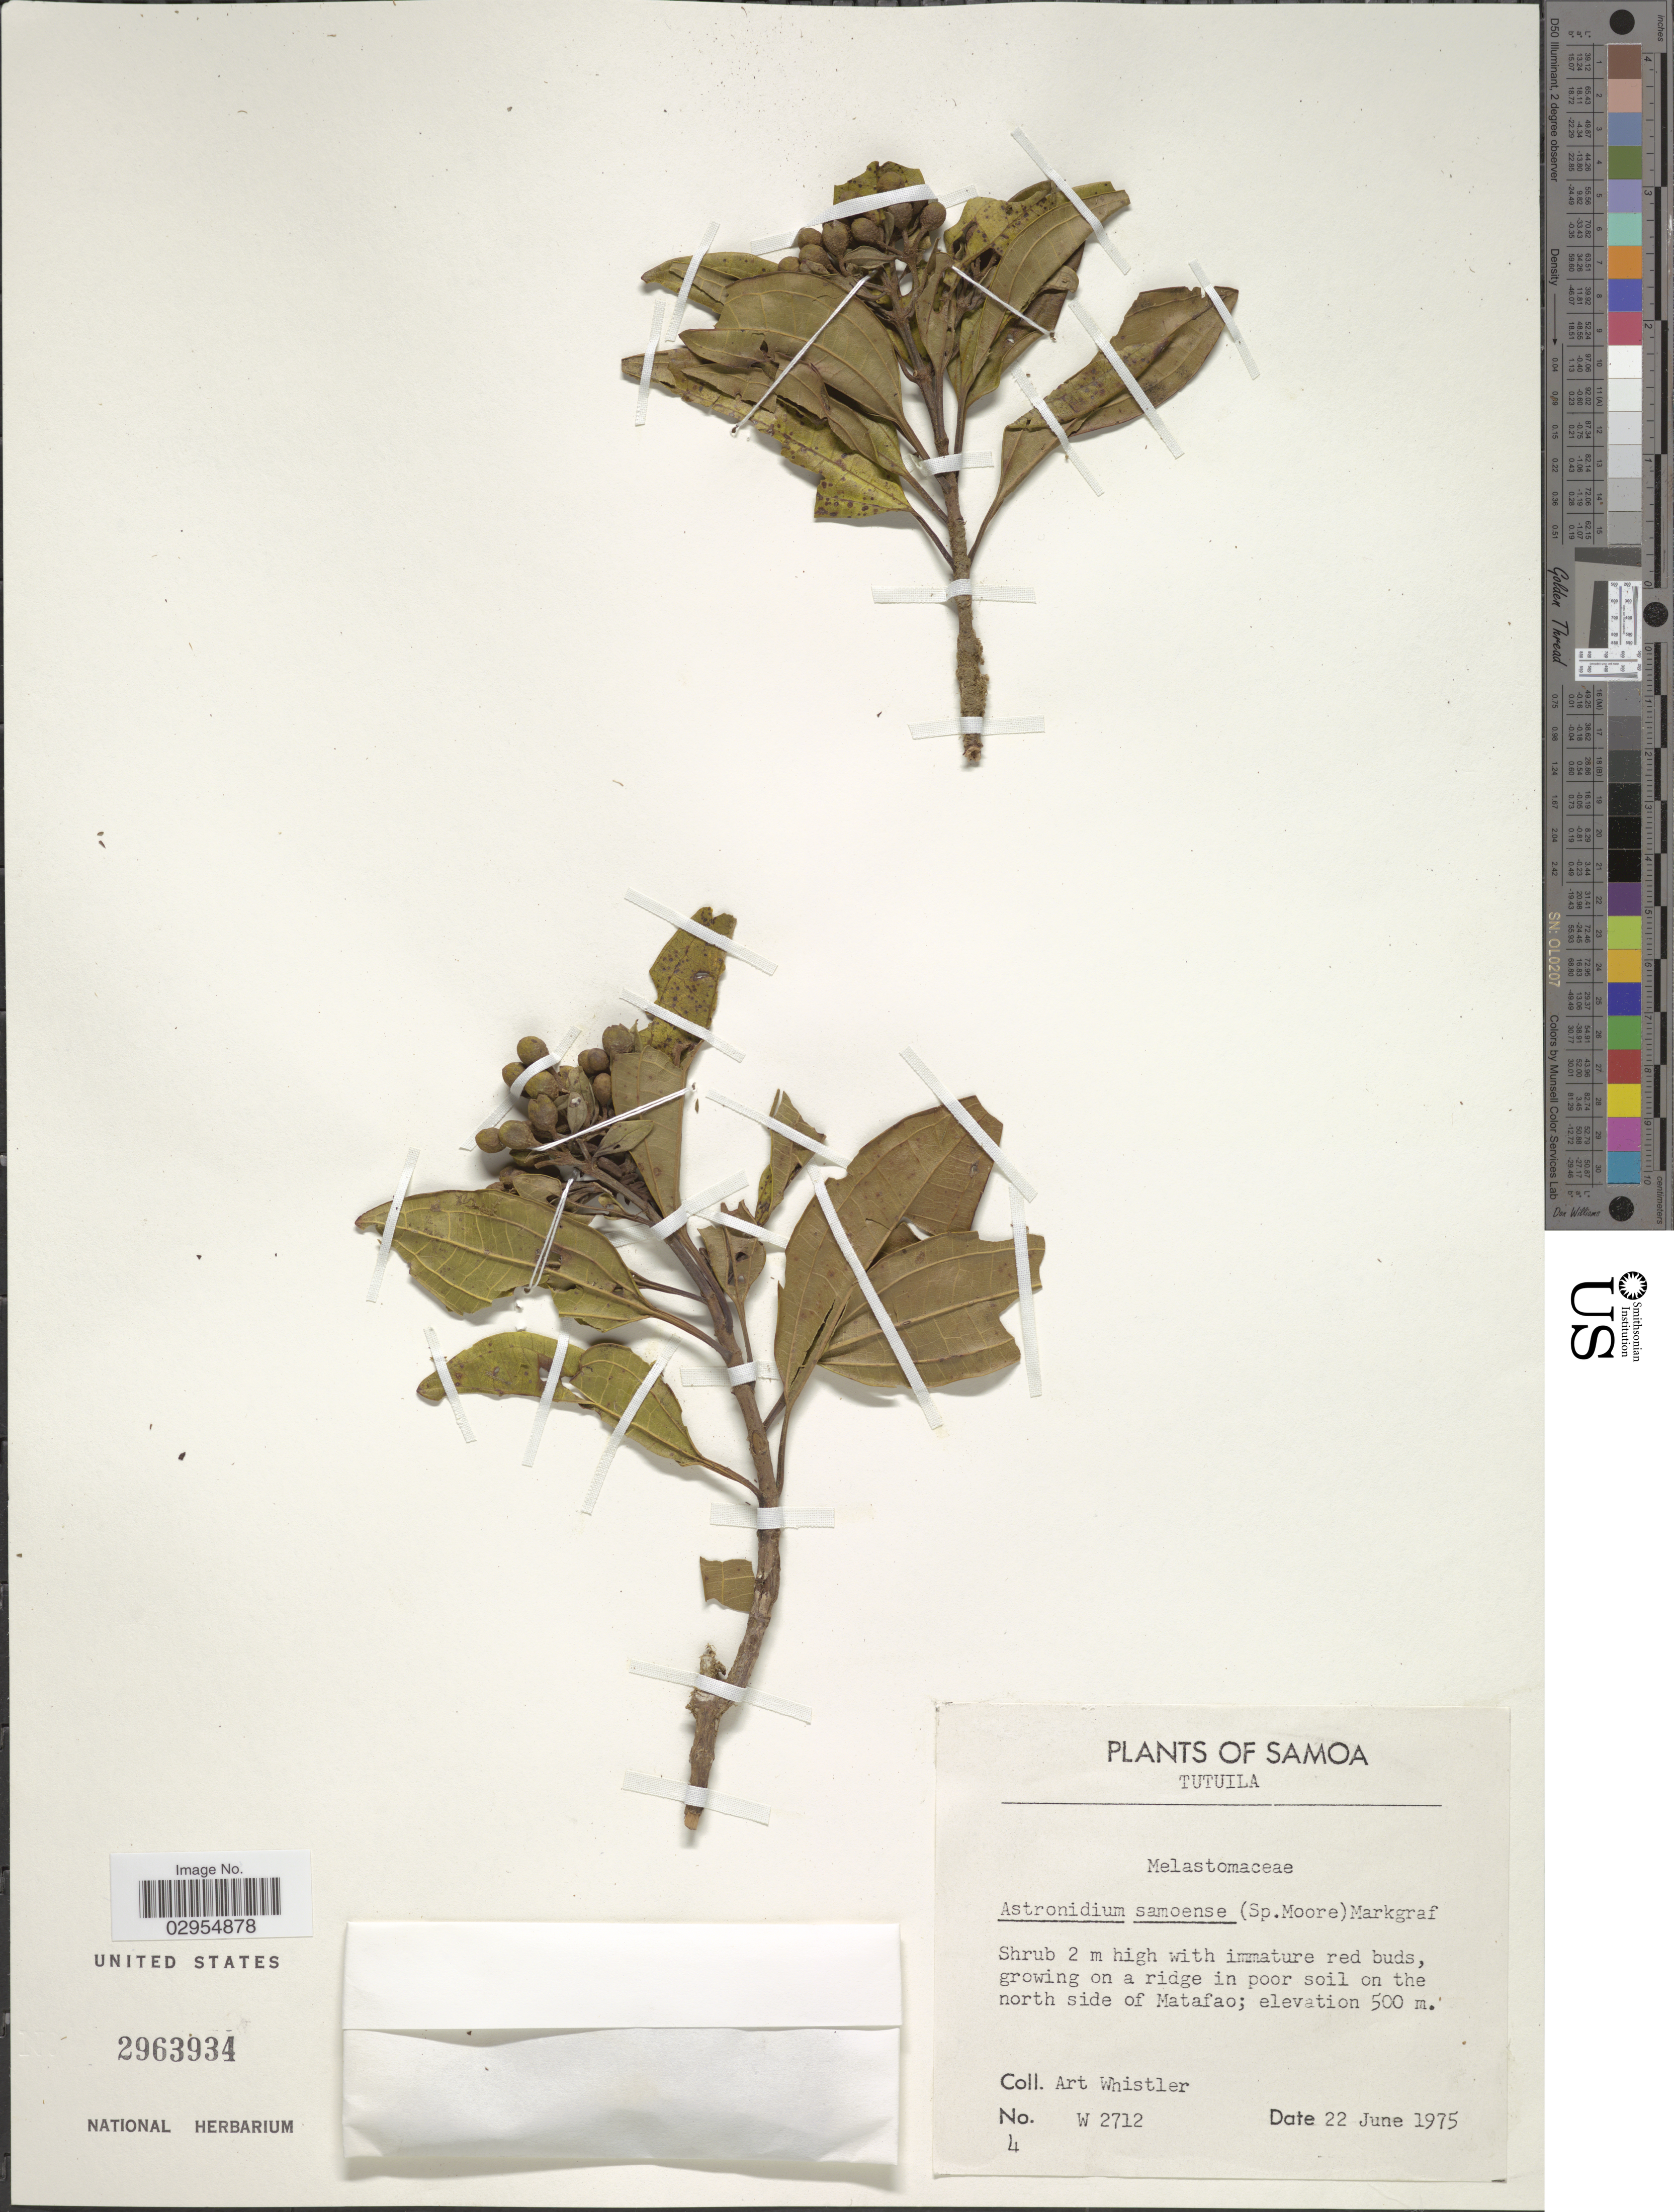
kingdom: Plantae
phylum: Tracheophyta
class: Magnoliopsida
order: Myrtales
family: Melastomataceae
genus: Astronidium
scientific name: Astronidium samoense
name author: (S. Moore) Markgr.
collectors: A. Whistler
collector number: W 2712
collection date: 1975-06-22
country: American Samoa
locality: Samoa. Tutuila. Growing on a ridge in poor soil on the north side of Matafao.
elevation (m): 500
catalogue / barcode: US 2963934